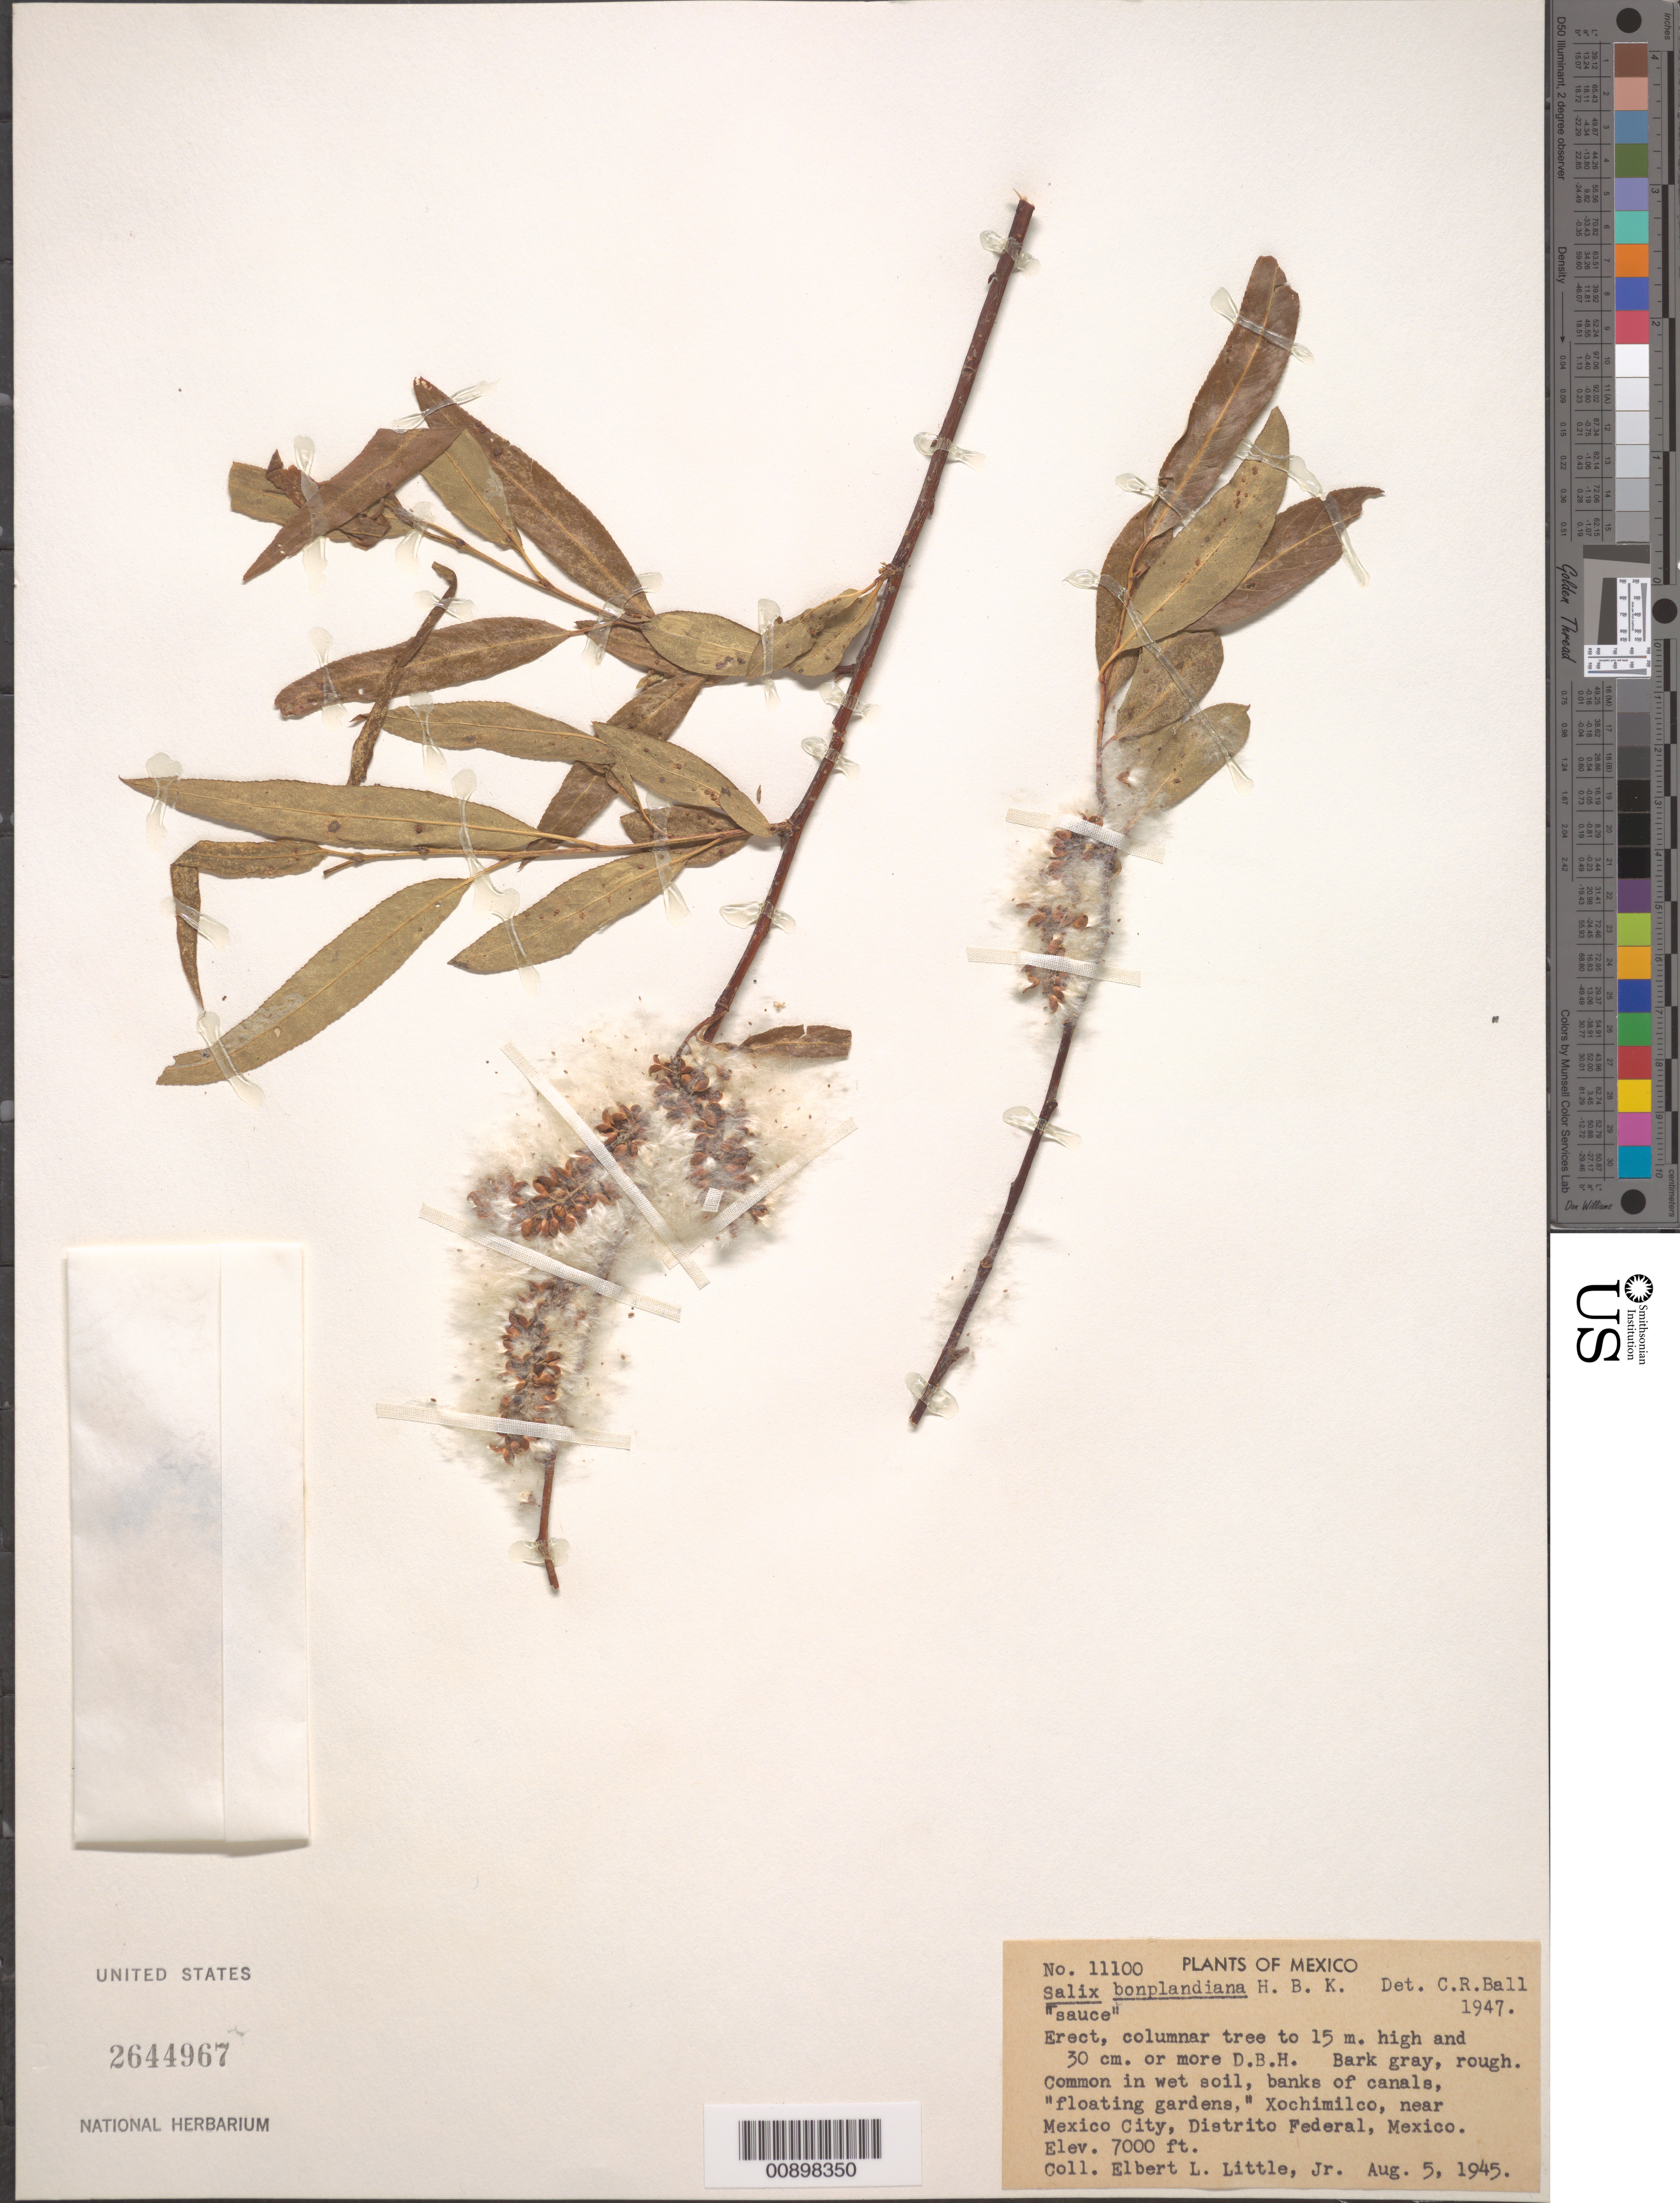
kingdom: Plantae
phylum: Tracheophyta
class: Magnoliopsida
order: Malpighiales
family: Salicaceae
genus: Salix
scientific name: Salix bonplandiana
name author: Kunth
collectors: E. L. Little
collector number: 11100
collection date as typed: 05 Aug 1945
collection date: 1945-08-05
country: Mexico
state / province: Distrito Federal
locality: Floating gardens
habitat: Common in wet soil, banks of canals, "floating gardens".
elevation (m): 2134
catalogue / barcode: US 2644967